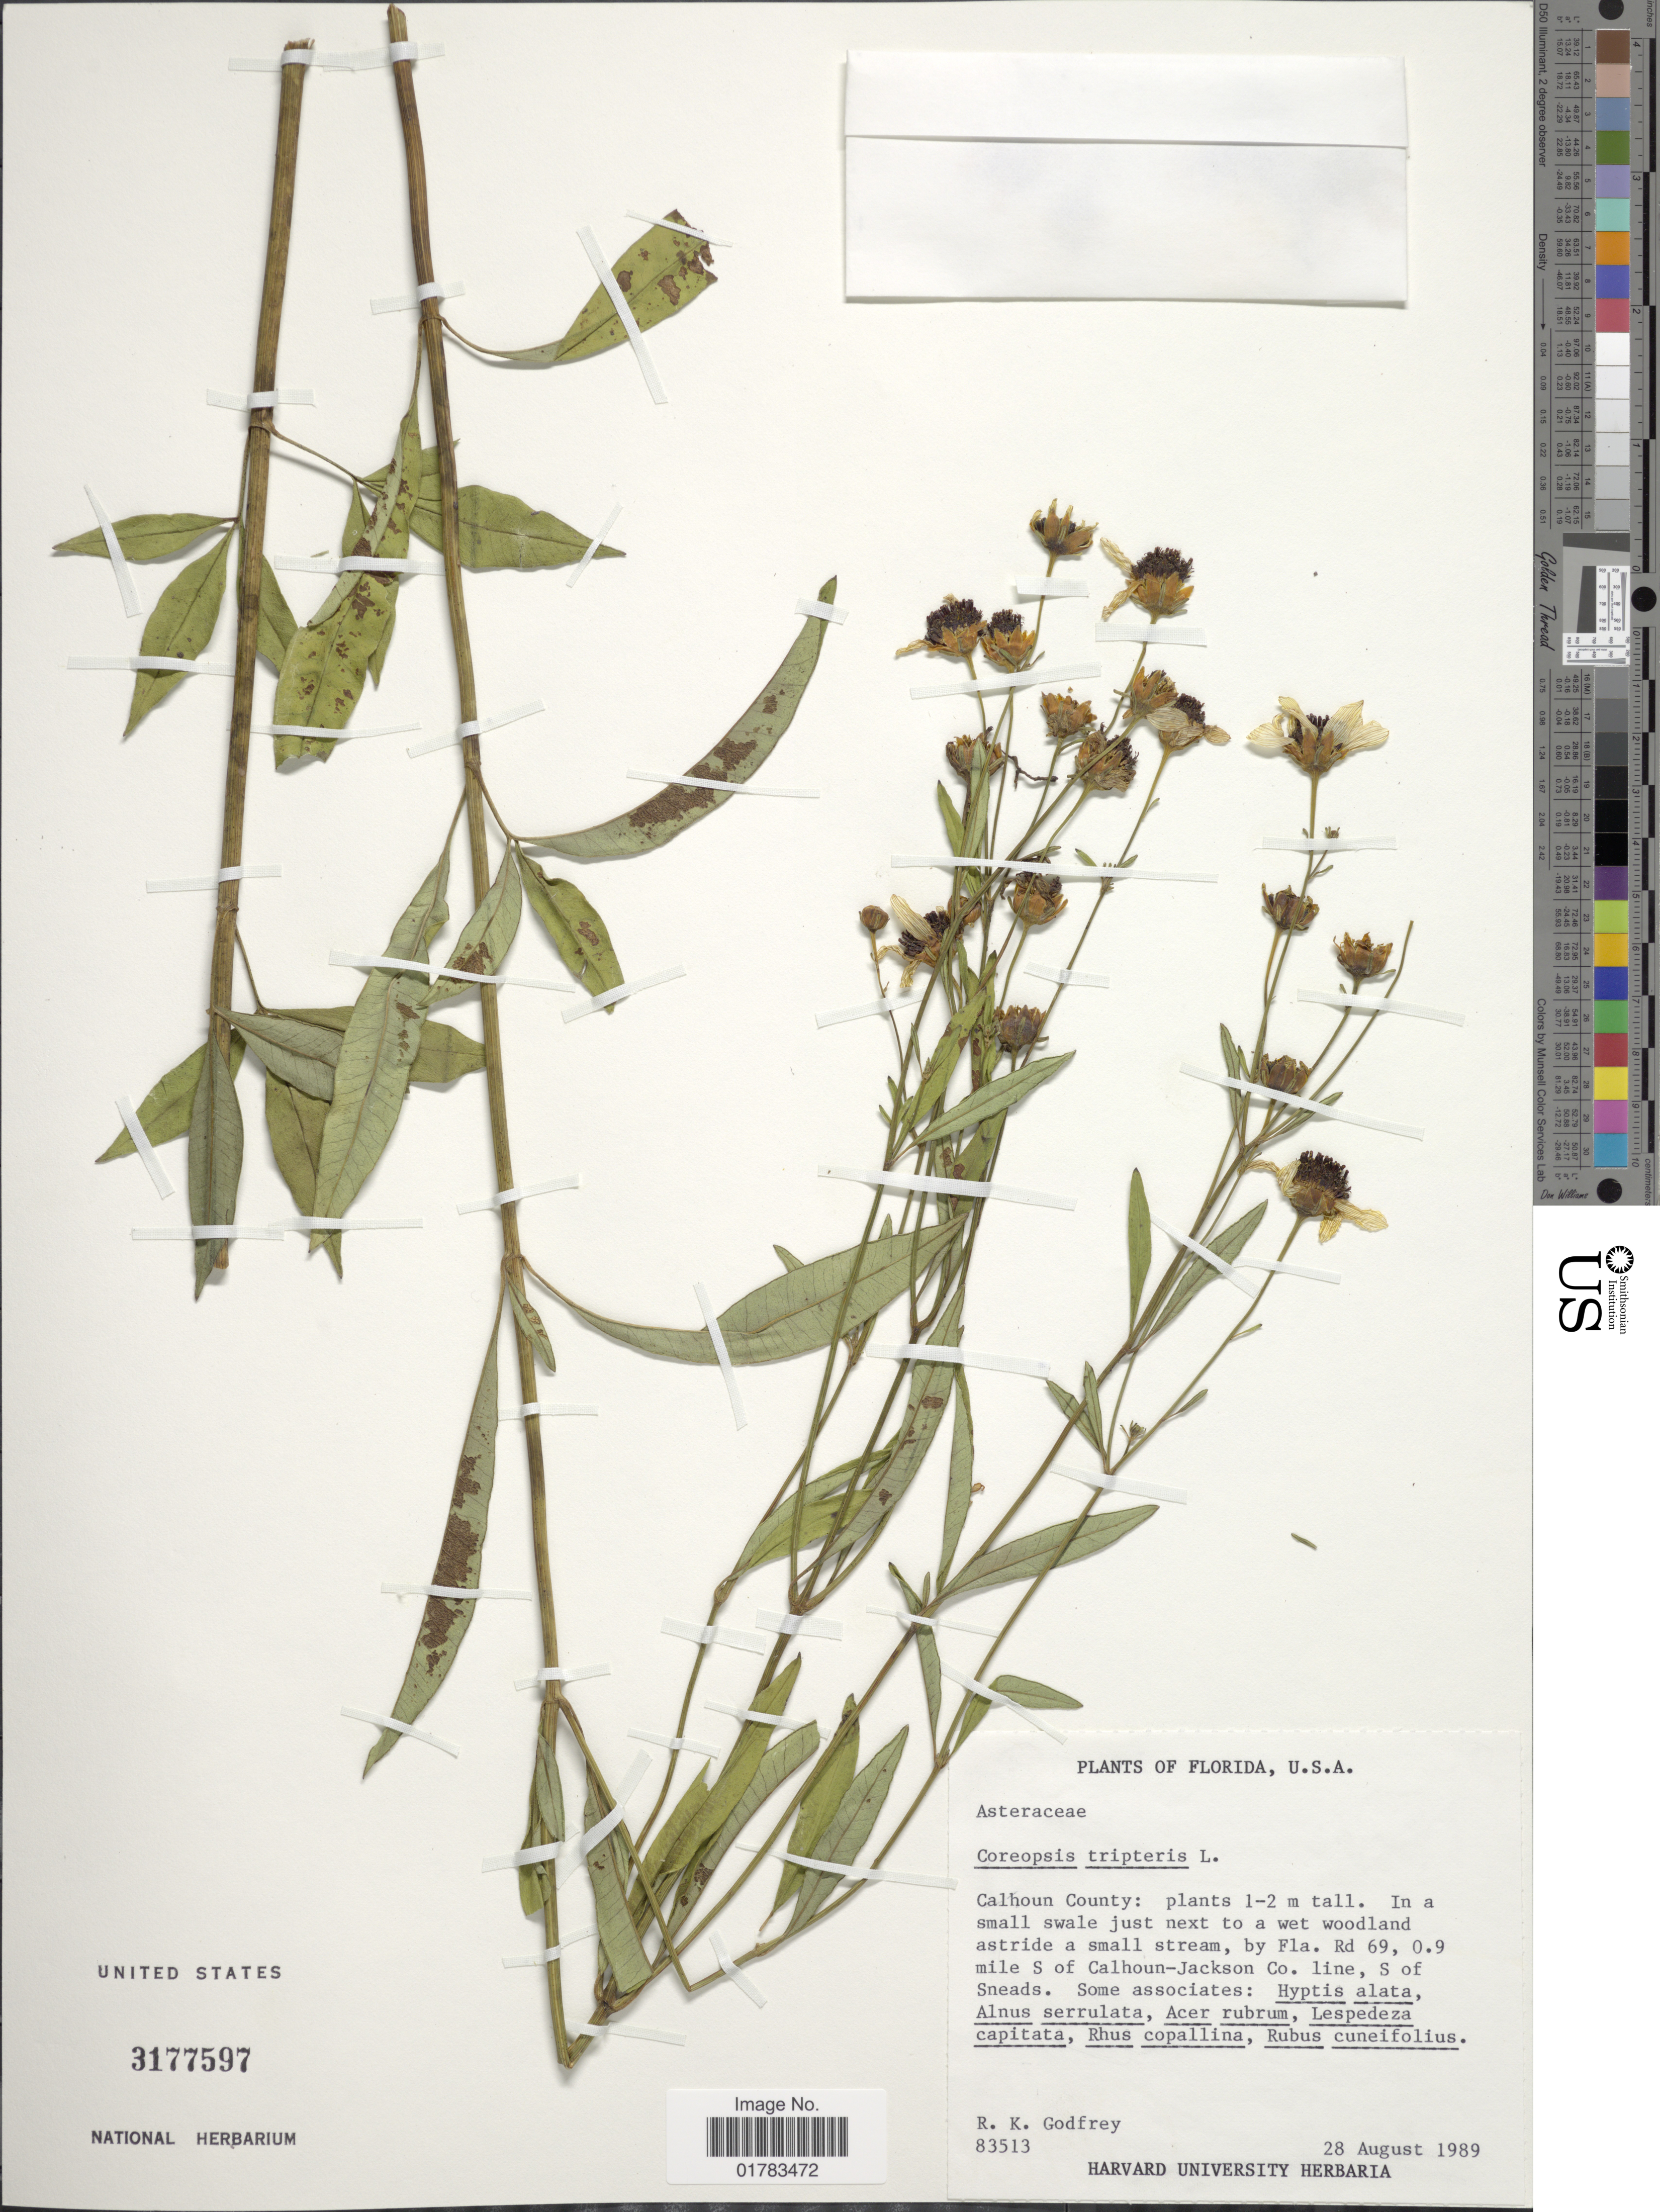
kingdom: Plantae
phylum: Tracheophyta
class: Magnoliopsida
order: Asterales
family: Asteraceae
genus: Coreopsis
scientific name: Coreopsis tripteris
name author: L.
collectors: R. K. Godfrey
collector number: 83513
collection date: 1989-08-28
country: United States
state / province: Florida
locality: Calhoun County, by Fla. Rd. 69, 0.9 mile S of Calhoun-Jackson Co. line, S of Sneads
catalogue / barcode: US 3177597